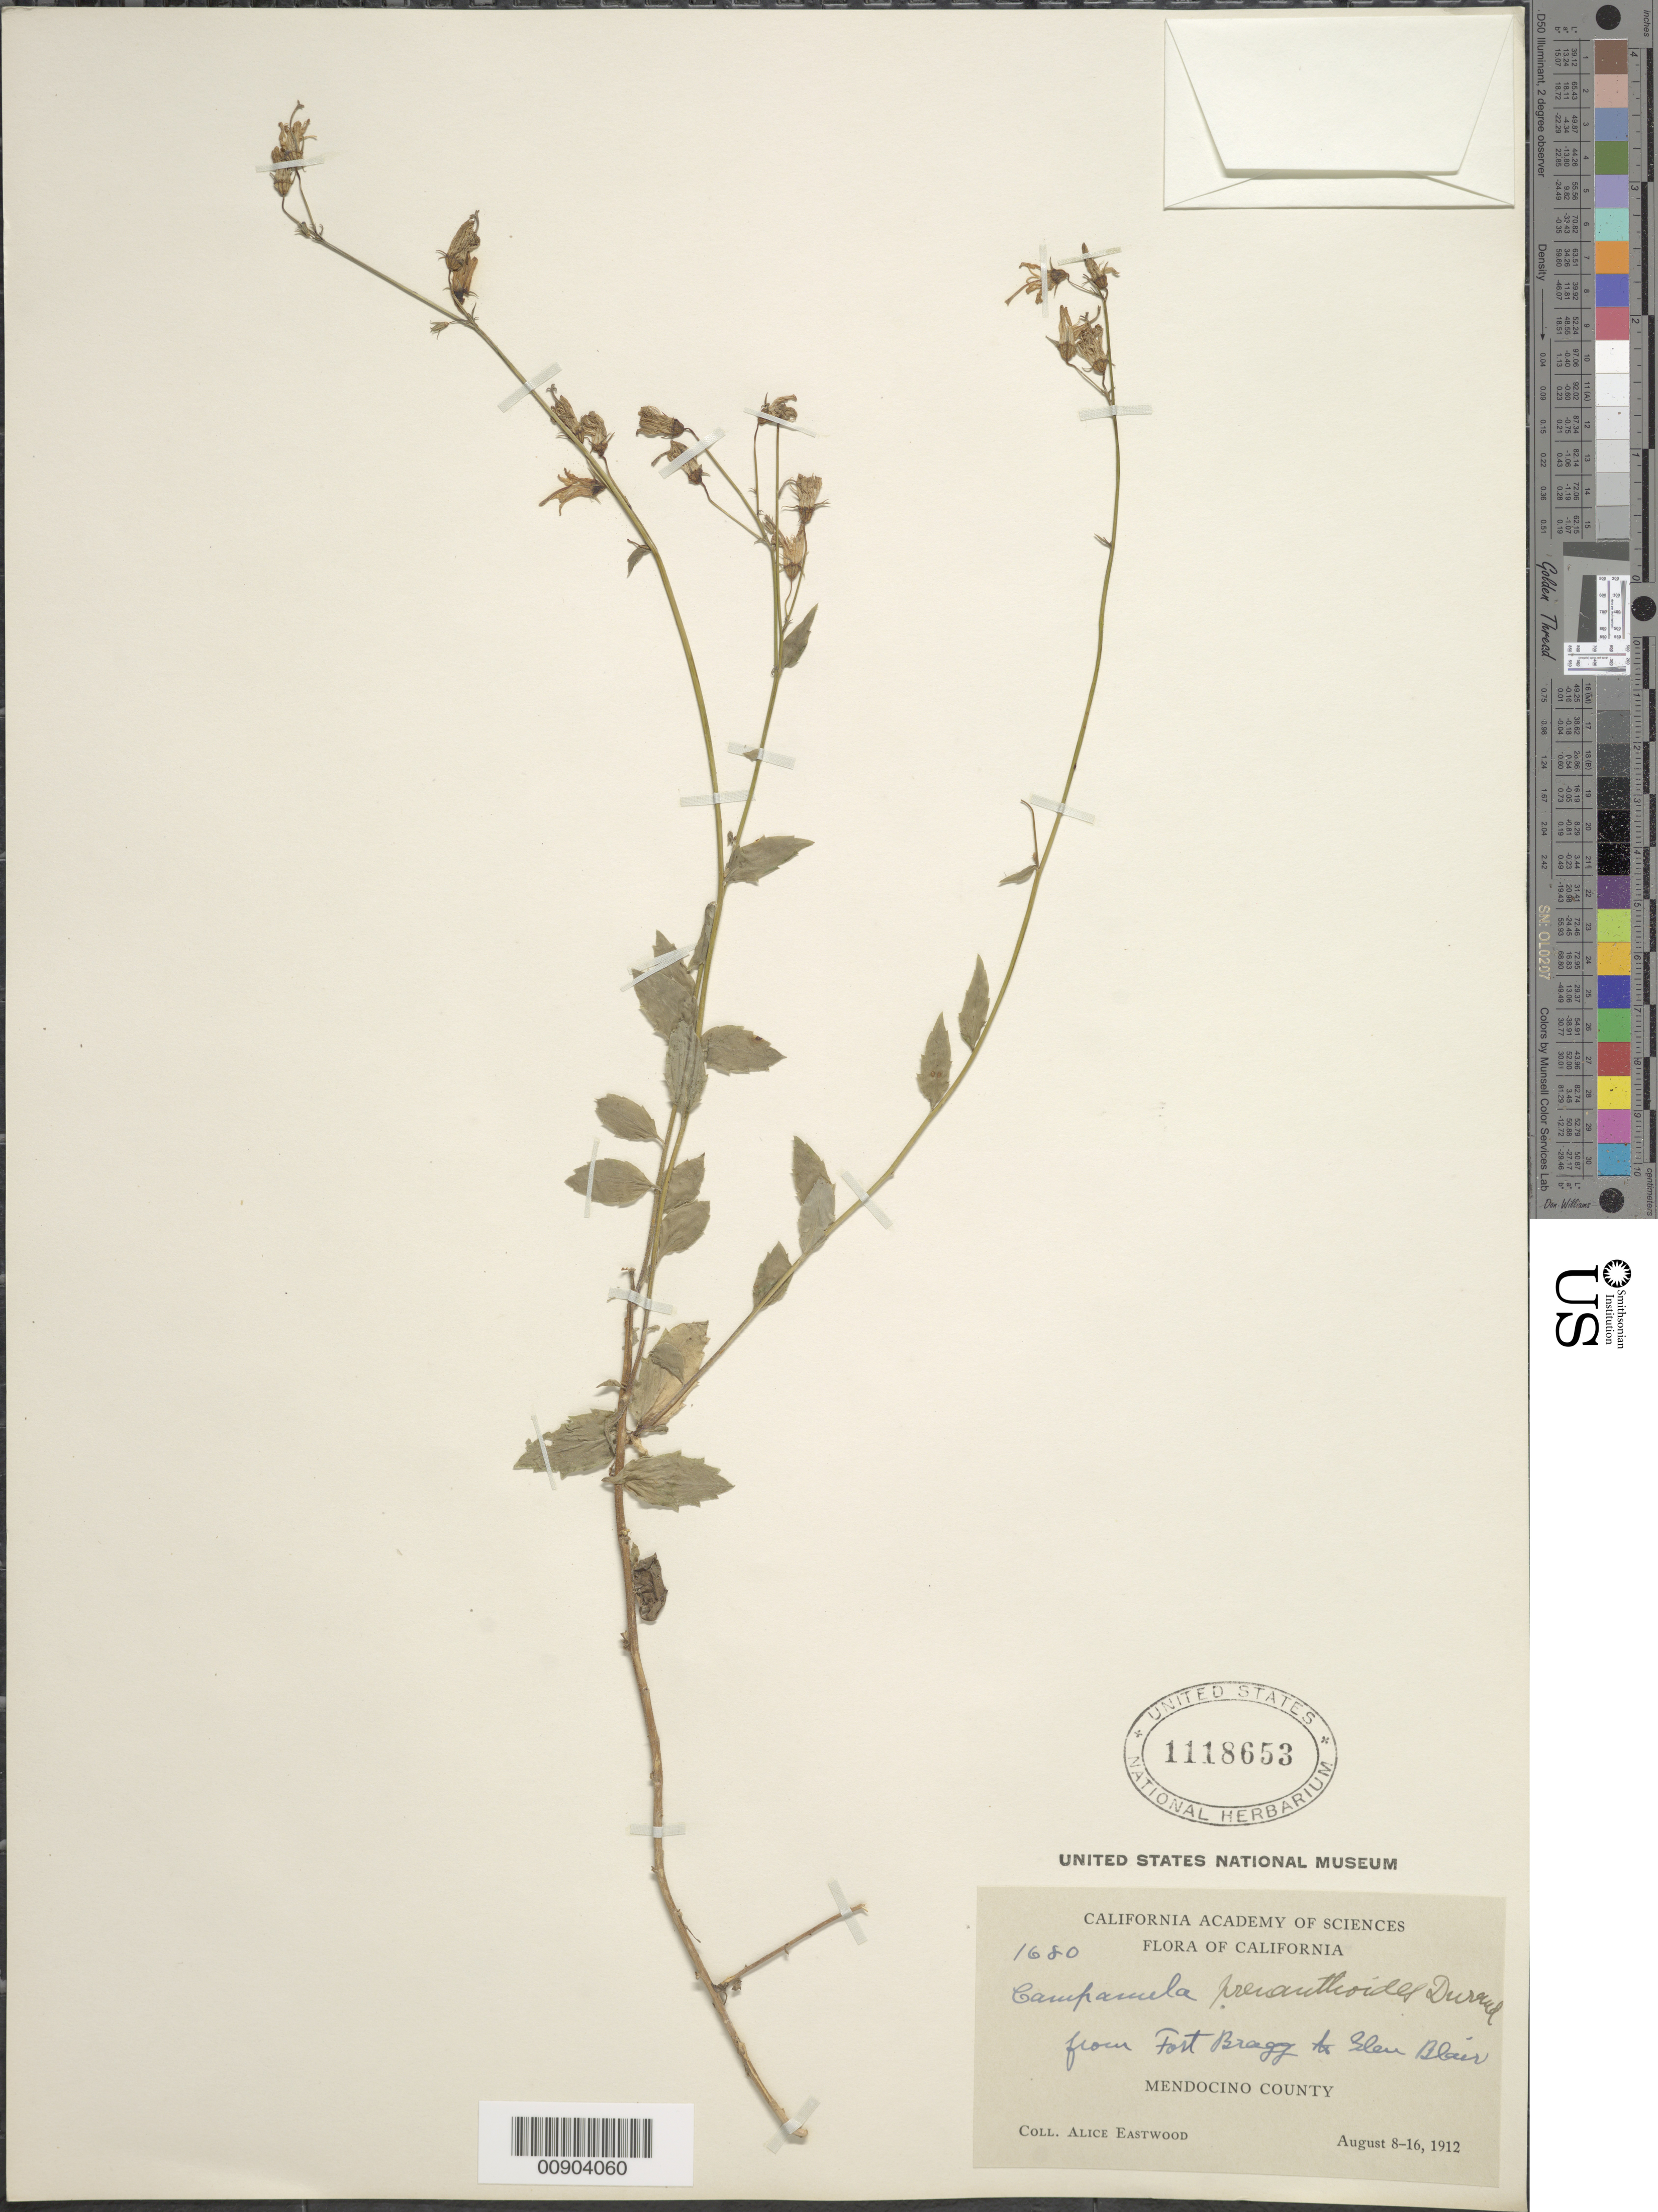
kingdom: Plantae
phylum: Tracheophyta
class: Magnoliopsida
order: Asterales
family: Campanulaceae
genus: Campanula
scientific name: Campanula prenanthoides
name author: Durand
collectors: A. Eastwood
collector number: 1680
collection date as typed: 08 Aug 1912 to 16 Aug 1912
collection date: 1912-08-08/1912-08-16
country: United States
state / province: California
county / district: Mendocino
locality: from Fort Bragg to Glen Blair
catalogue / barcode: US 1118653